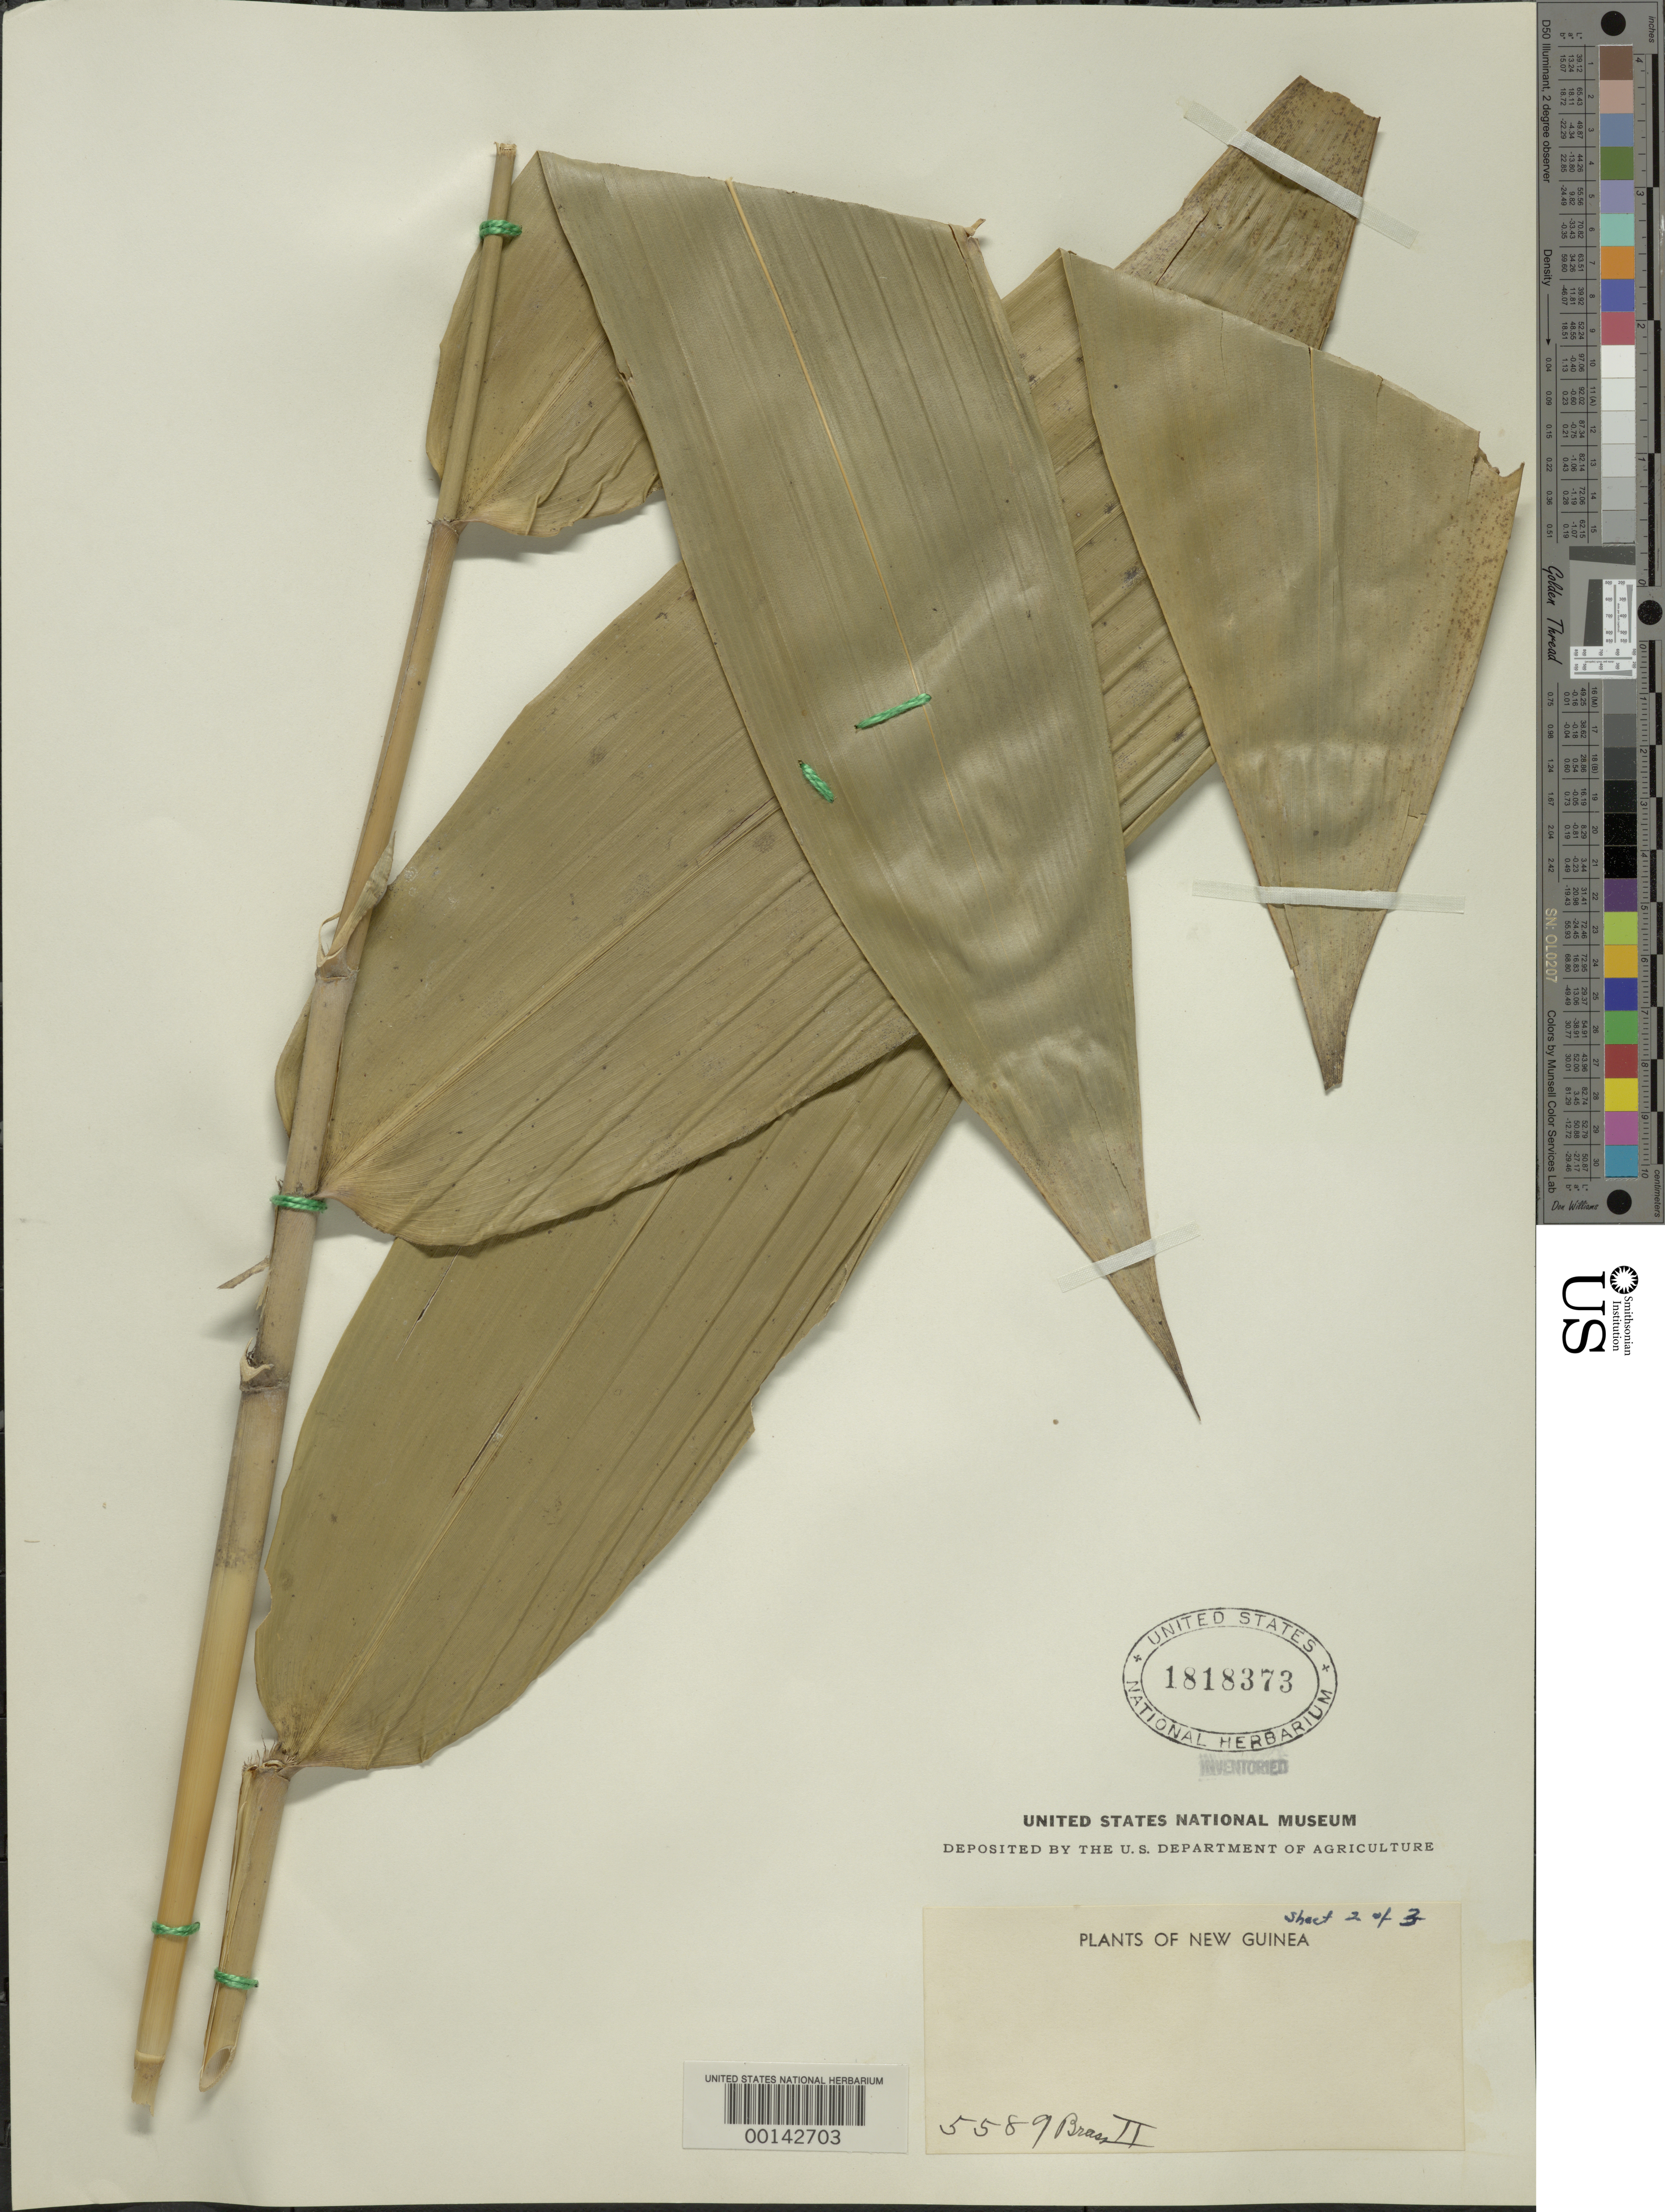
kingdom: Plantae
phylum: Tracheophyta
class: Liliopsida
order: Poales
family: Poaceae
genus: Schizostachyum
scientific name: Schizostachyum sp.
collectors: L. J. Brass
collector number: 5589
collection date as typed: Nov 1933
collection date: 1933-11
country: Papua New Guinea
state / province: Central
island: New Guinea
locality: Kubuna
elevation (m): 100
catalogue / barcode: US 1818373